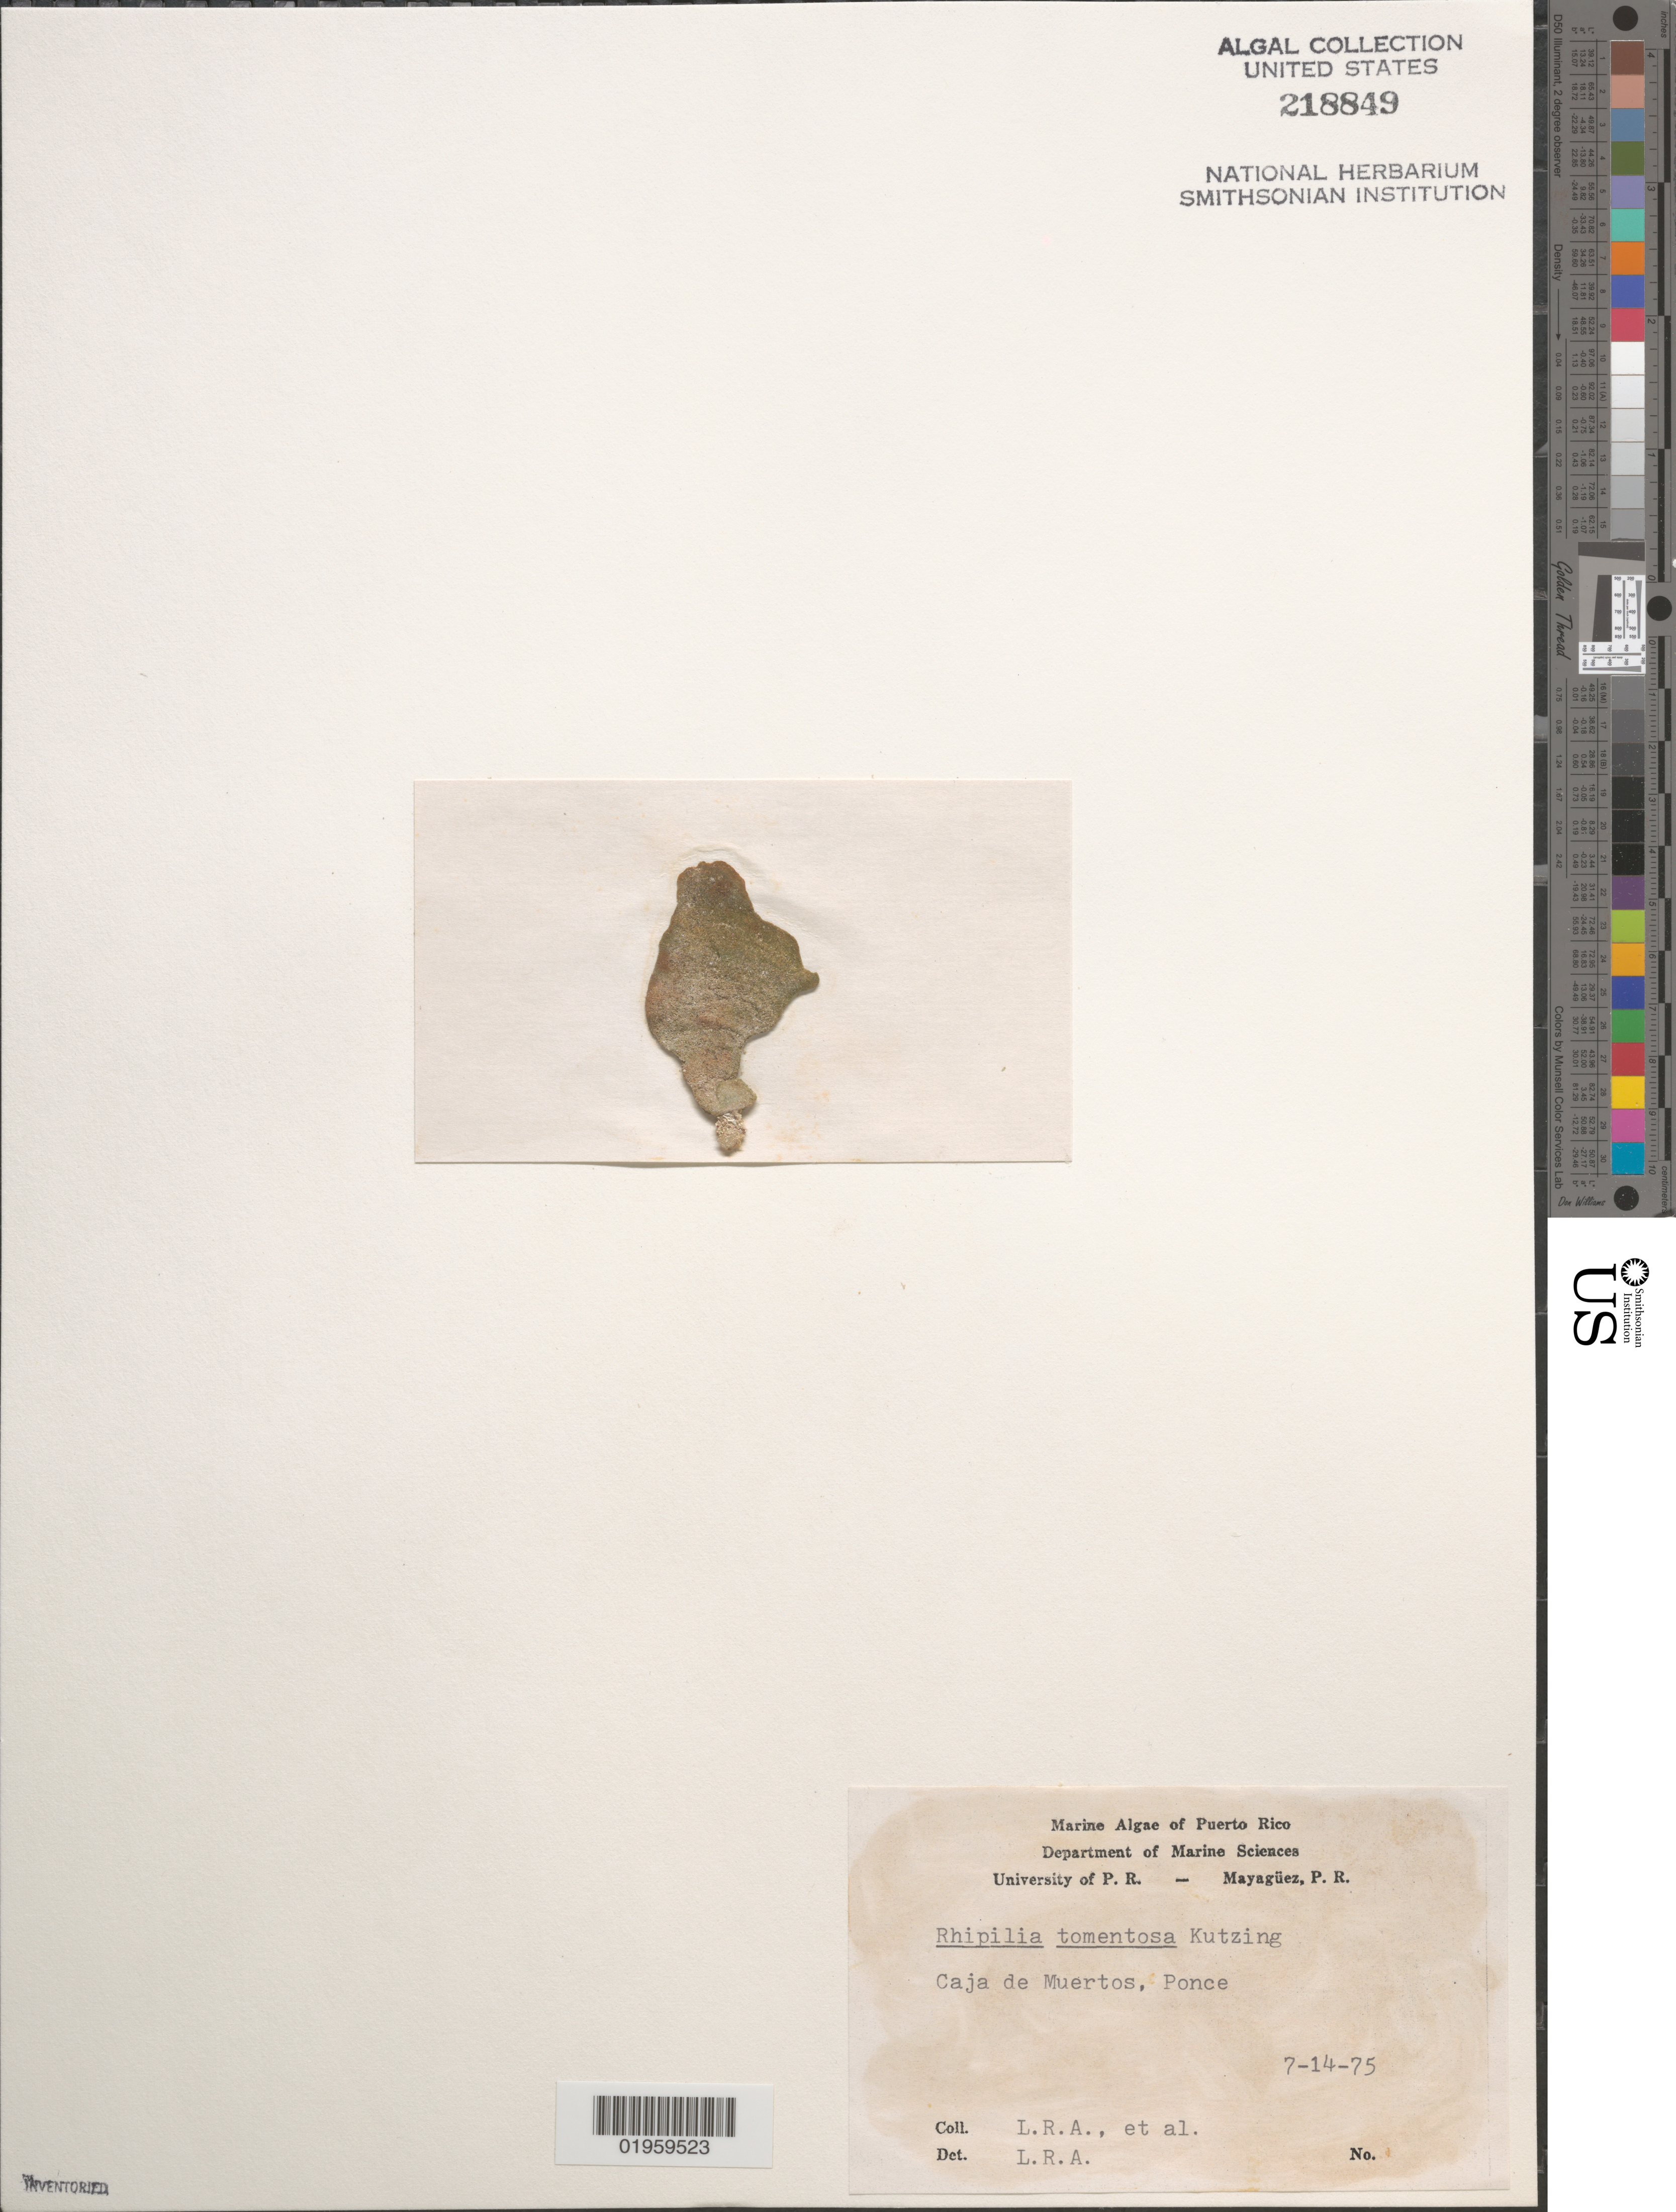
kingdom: Plantae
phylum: Chlorophyta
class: Ulvophyceae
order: Bryopsidales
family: Rhipiliaceae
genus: Rhipilia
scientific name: Rhipilia tomentosa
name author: Kütz.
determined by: Almodovar, L. R.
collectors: L. Almodovar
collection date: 1975-07-14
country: Puerto Rico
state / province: Ponce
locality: Caja de Muertos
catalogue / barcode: US 218849